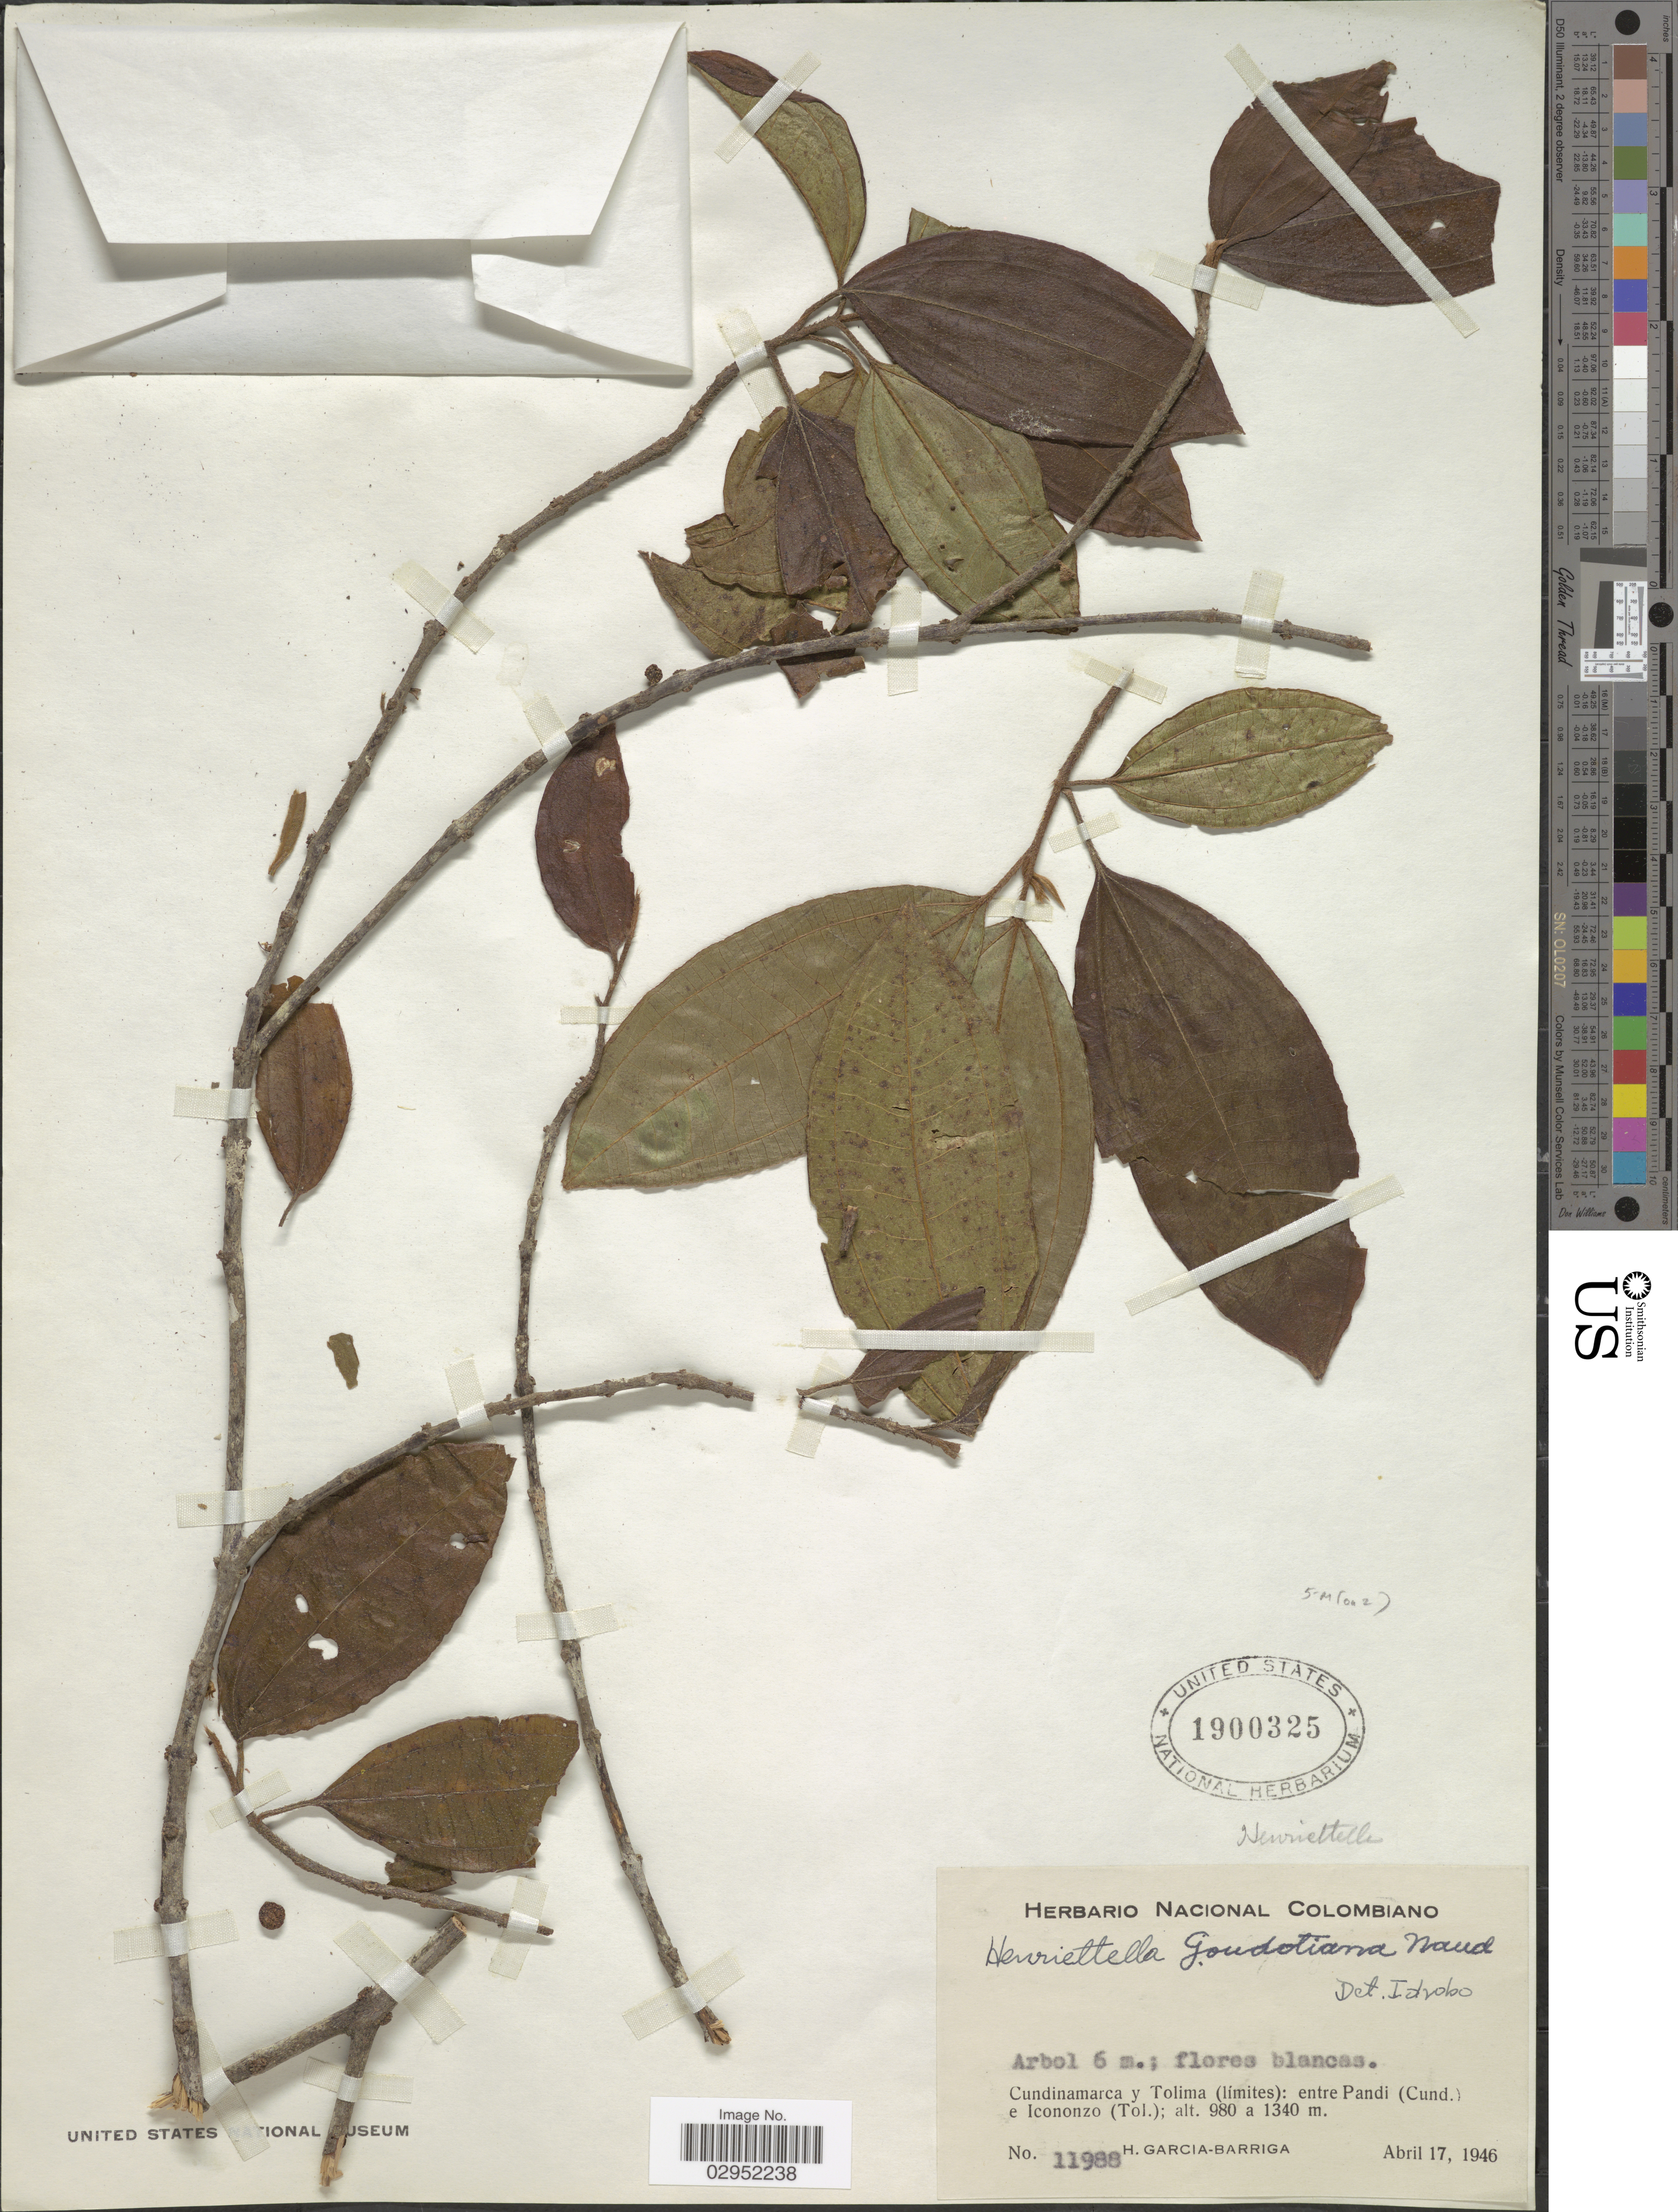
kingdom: Plantae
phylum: Tracheophyta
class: Magnoliopsida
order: Myrtales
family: Melastomataceae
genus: Henriettea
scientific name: Henriettea goudotiana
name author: (Naudin) Penneys et al.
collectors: H. García Barriga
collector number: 11988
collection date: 1946-04-17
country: Colombia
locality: Cundinamarca y Tolima (límites): entre Pandi (Cund.) e Icononzo (Tol.).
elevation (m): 980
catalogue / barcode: US 1900325